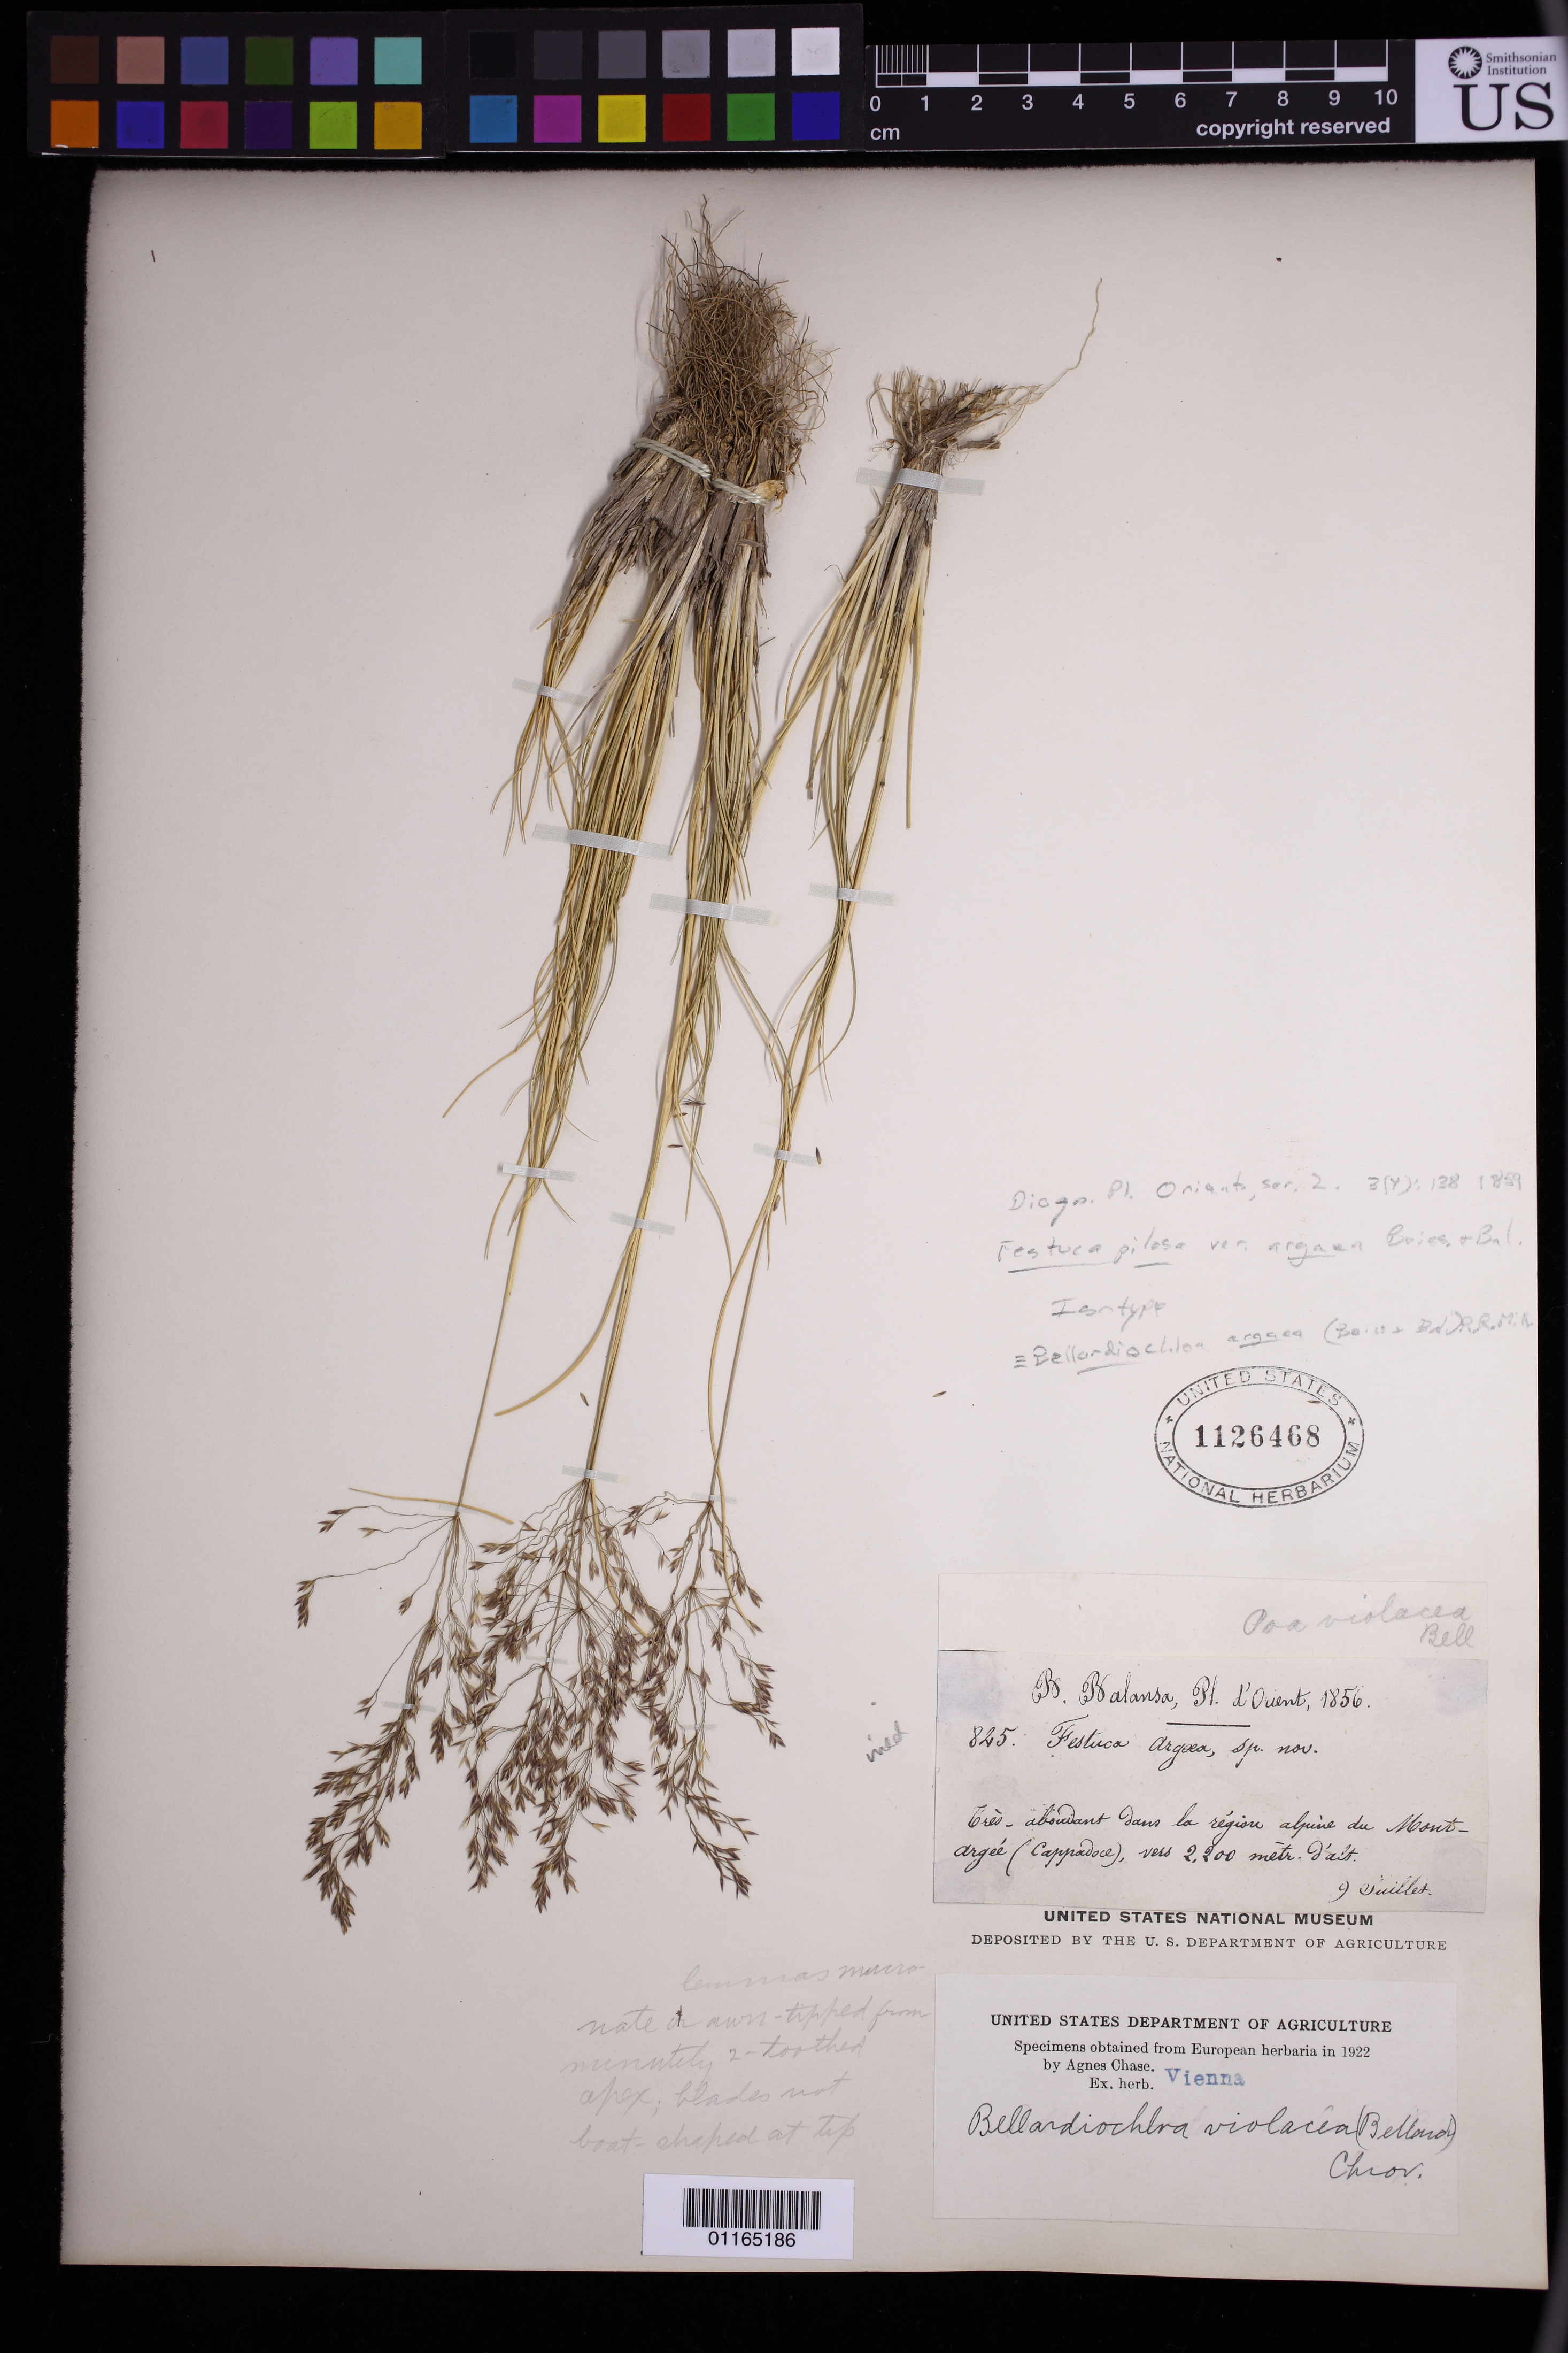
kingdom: Plantae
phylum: Tracheophyta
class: Liliopsida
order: Poales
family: Poaceae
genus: Festuca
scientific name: Festuca pilosa var. argaea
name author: Boiss. & Balansa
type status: Isotype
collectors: B. Balansa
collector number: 825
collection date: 1856-07-09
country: Turkey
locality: Région alpine du Mont-argée (Cappodoce)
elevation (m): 2200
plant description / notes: ex herb Vienna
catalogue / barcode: US 1126468